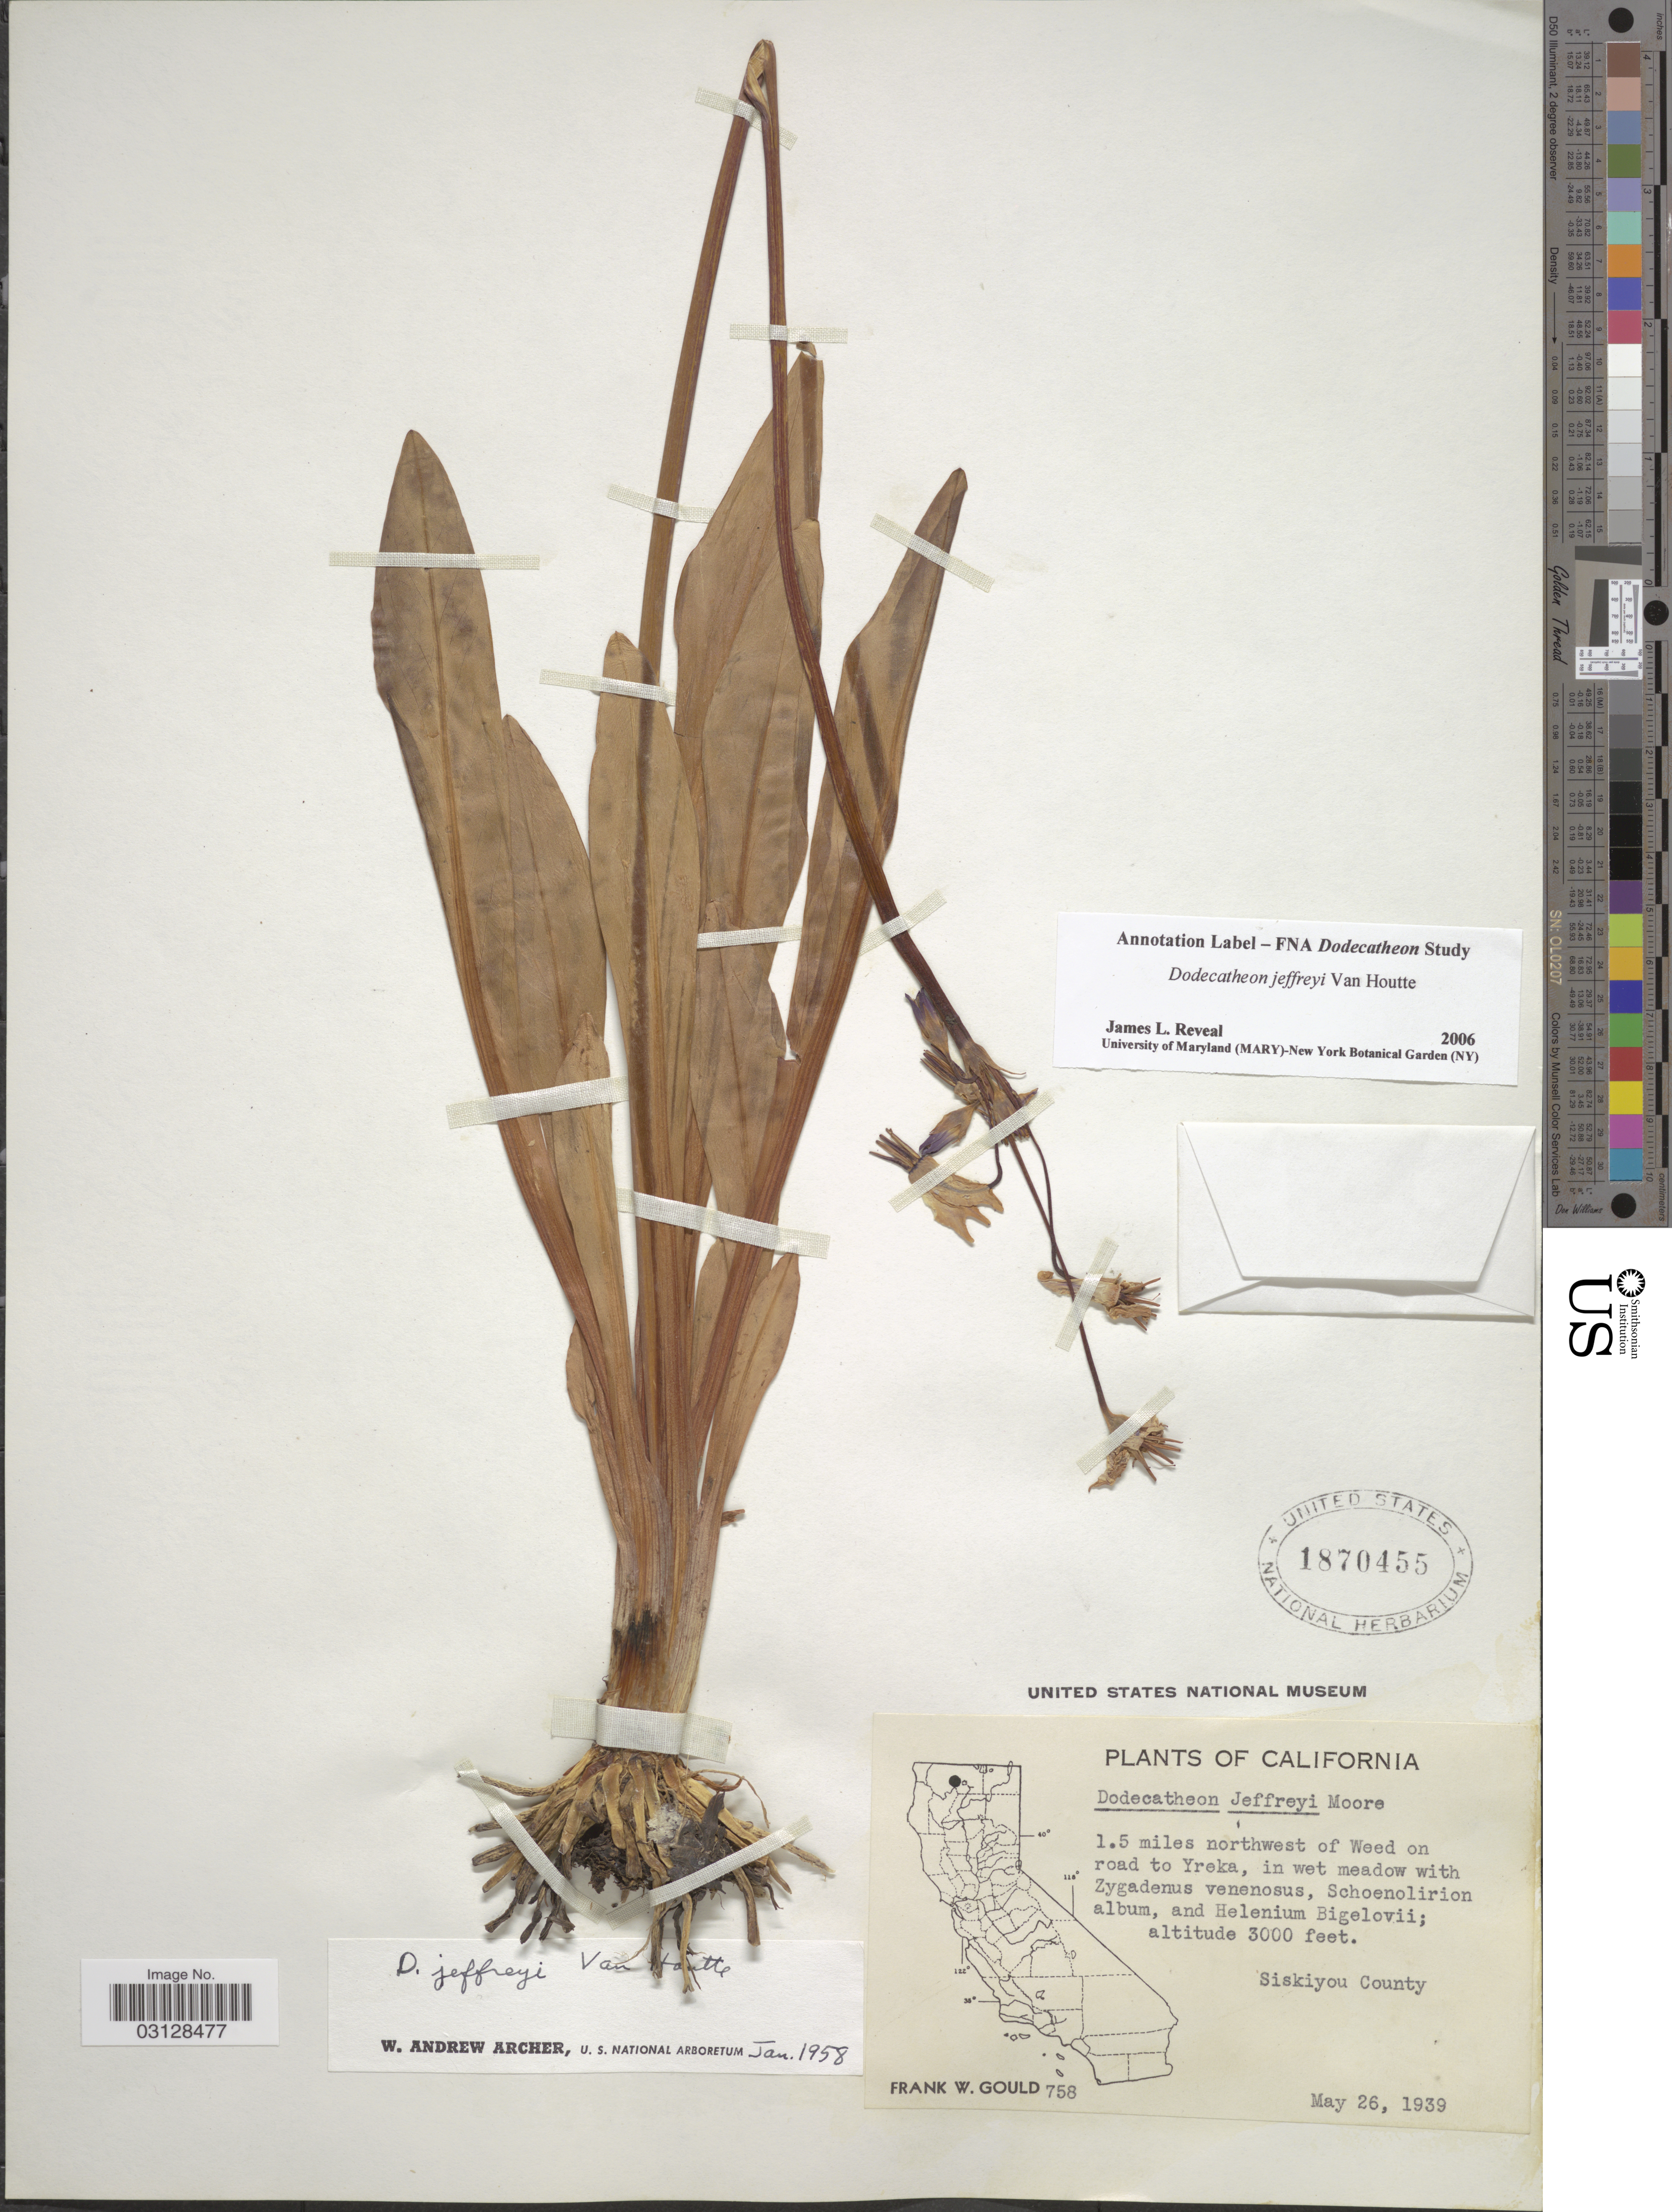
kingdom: Plantae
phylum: Tracheophyta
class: Magnoliopsida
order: Ericales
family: Primulaceae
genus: Dodecatheon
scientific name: Dodecatheon jeffreyi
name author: Van Houtte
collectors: F. W. Gould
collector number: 758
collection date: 1939-05-26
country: United States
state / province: California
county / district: Siskiyou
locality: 1.5 miles northwest of Weed on road to Yreka. Siskiyou County.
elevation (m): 914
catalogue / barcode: US 1870455